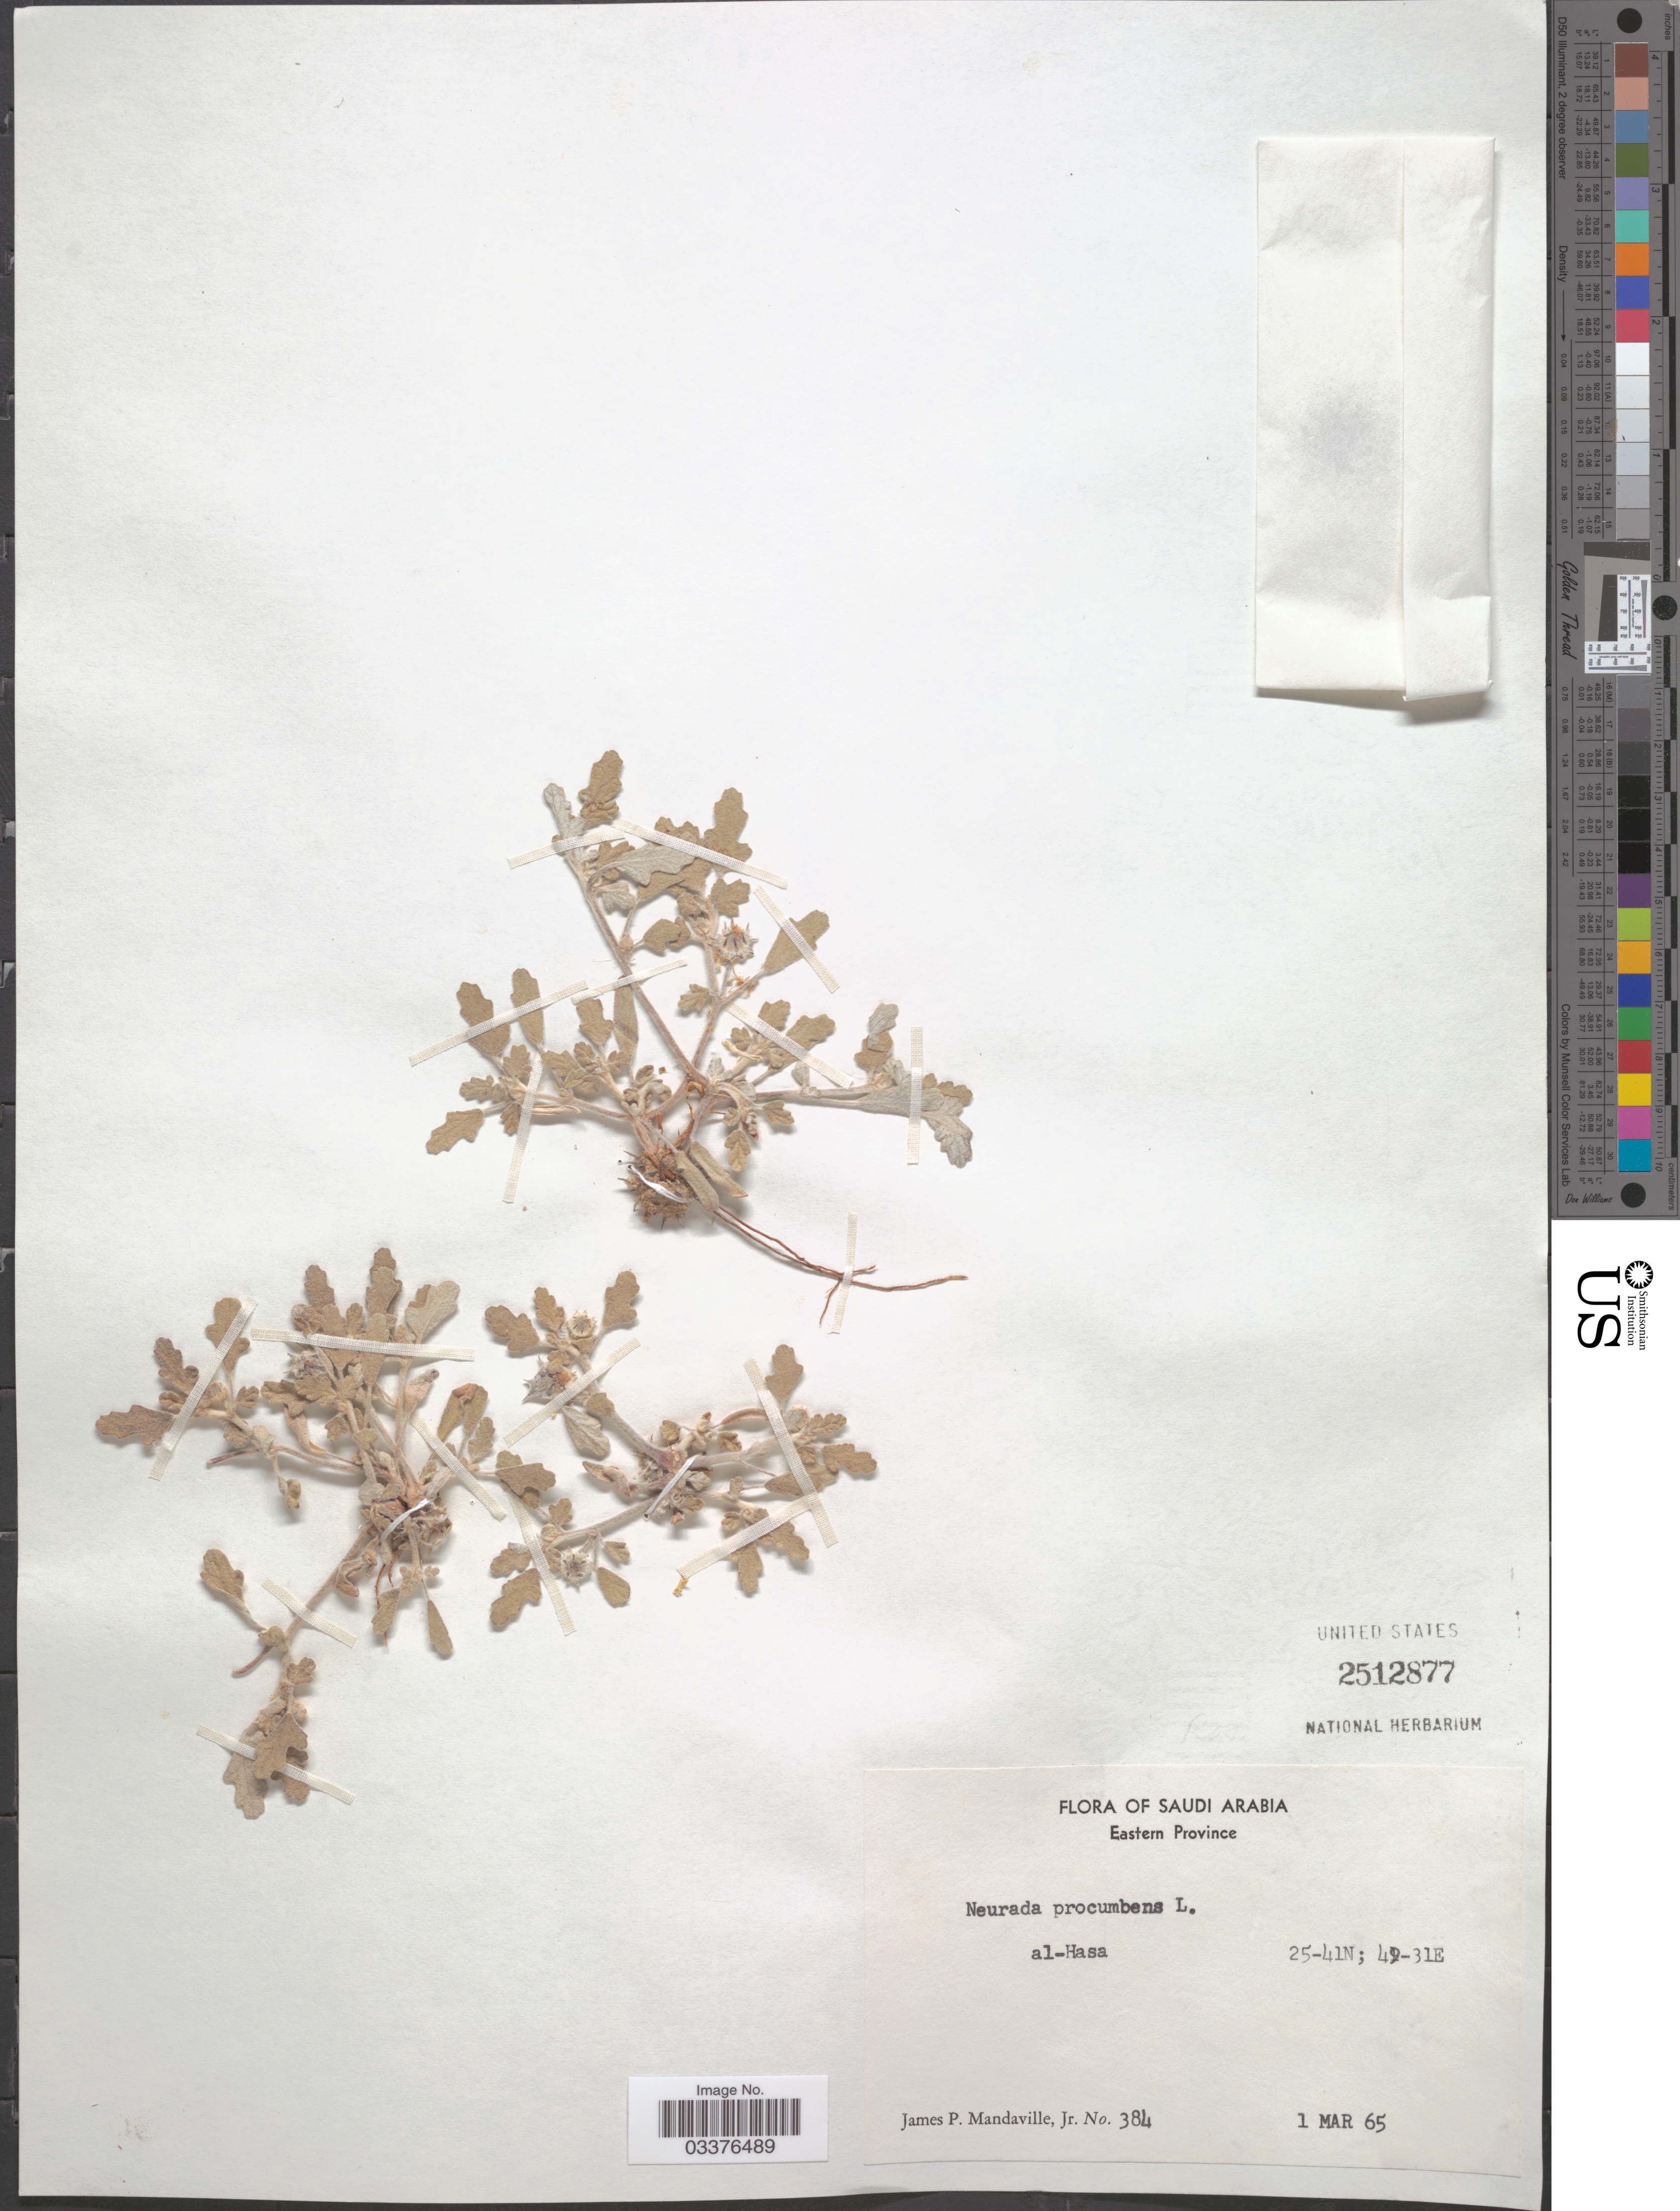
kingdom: Plantae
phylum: Tracheophyta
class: Magnoliopsida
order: Malvales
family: Neuradaceae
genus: Neurada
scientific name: Neurada procumbens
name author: L.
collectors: J. Mandaville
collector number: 384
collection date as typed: Transcribed d/m/y: 1/3/65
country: Saudi Arabia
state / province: Ash Sharqiyah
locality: Eastern Province. Al-Hasa.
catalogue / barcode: US 2512877